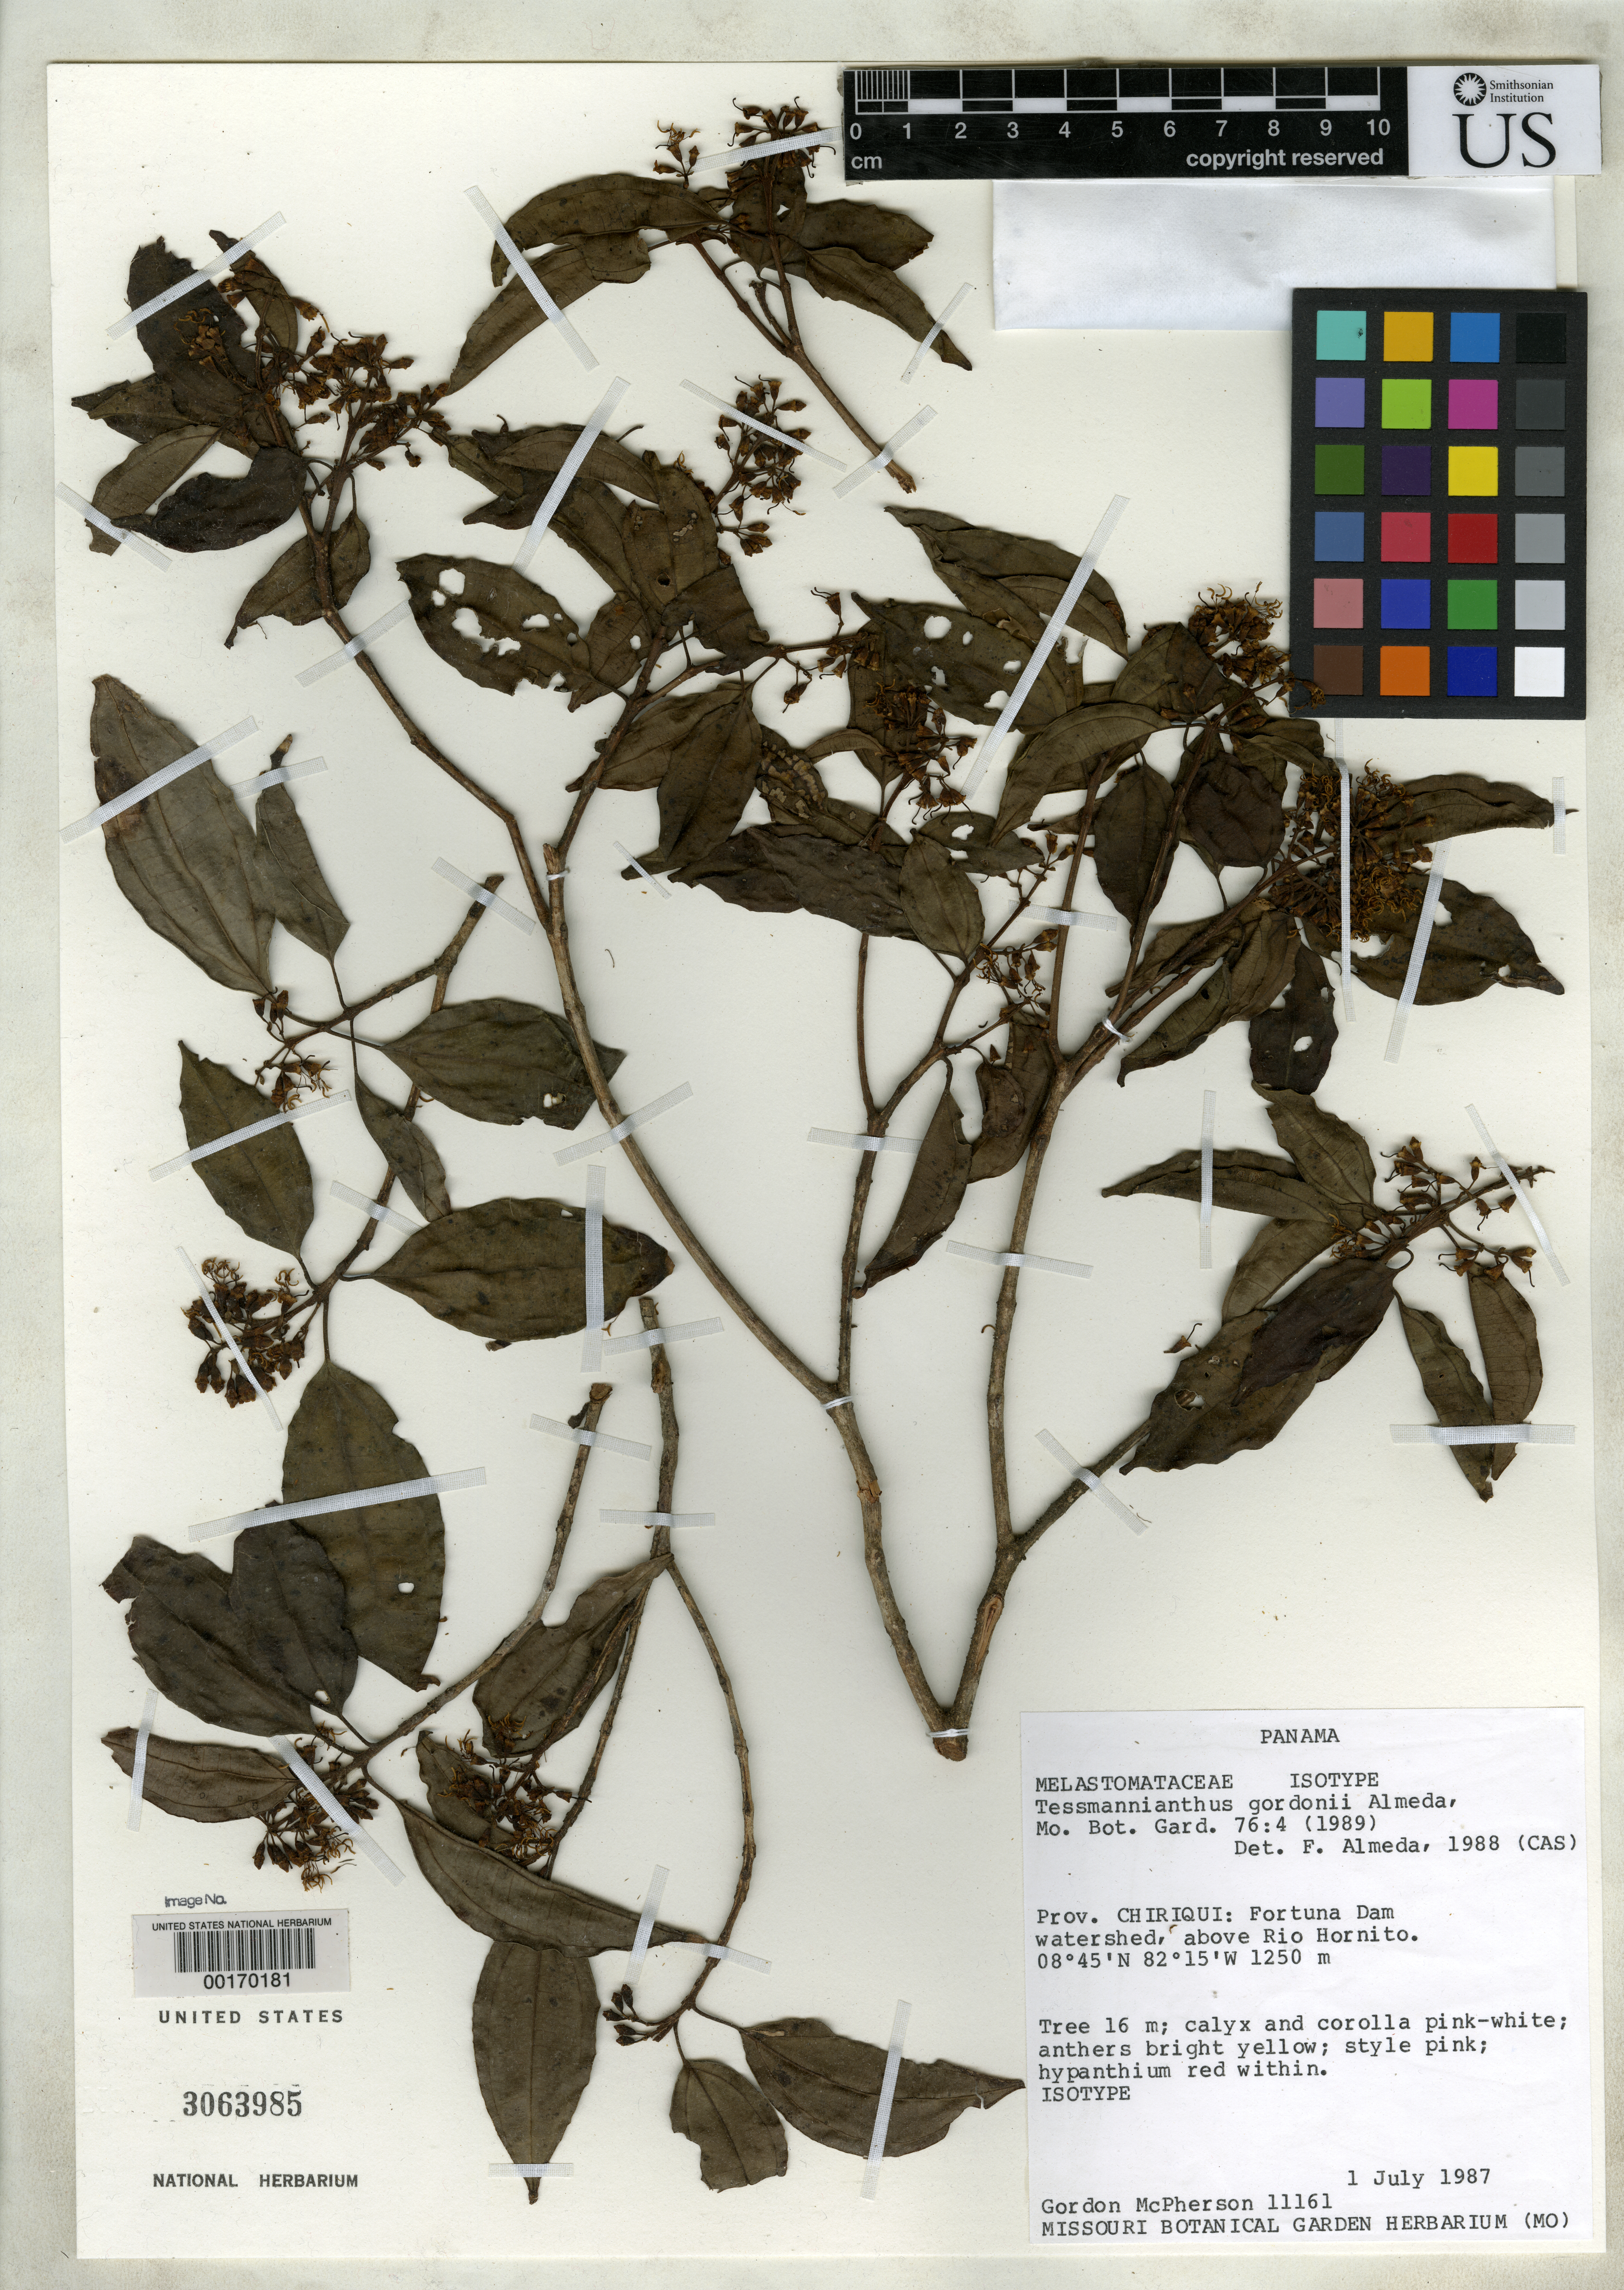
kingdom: Plantae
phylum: Tracheophyta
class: Magnoliopsida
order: Myrtales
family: Melastomataceae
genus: Tessmannianthus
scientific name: Tessmannianthus gordonii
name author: Almeda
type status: Isotype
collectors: G. D. McPherson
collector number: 11161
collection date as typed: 01 Jul 1987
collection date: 1987-07-01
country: Panama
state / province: Chiriquí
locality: Fortuna Dam watershed, above Rio Hornito.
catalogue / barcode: US 3063985